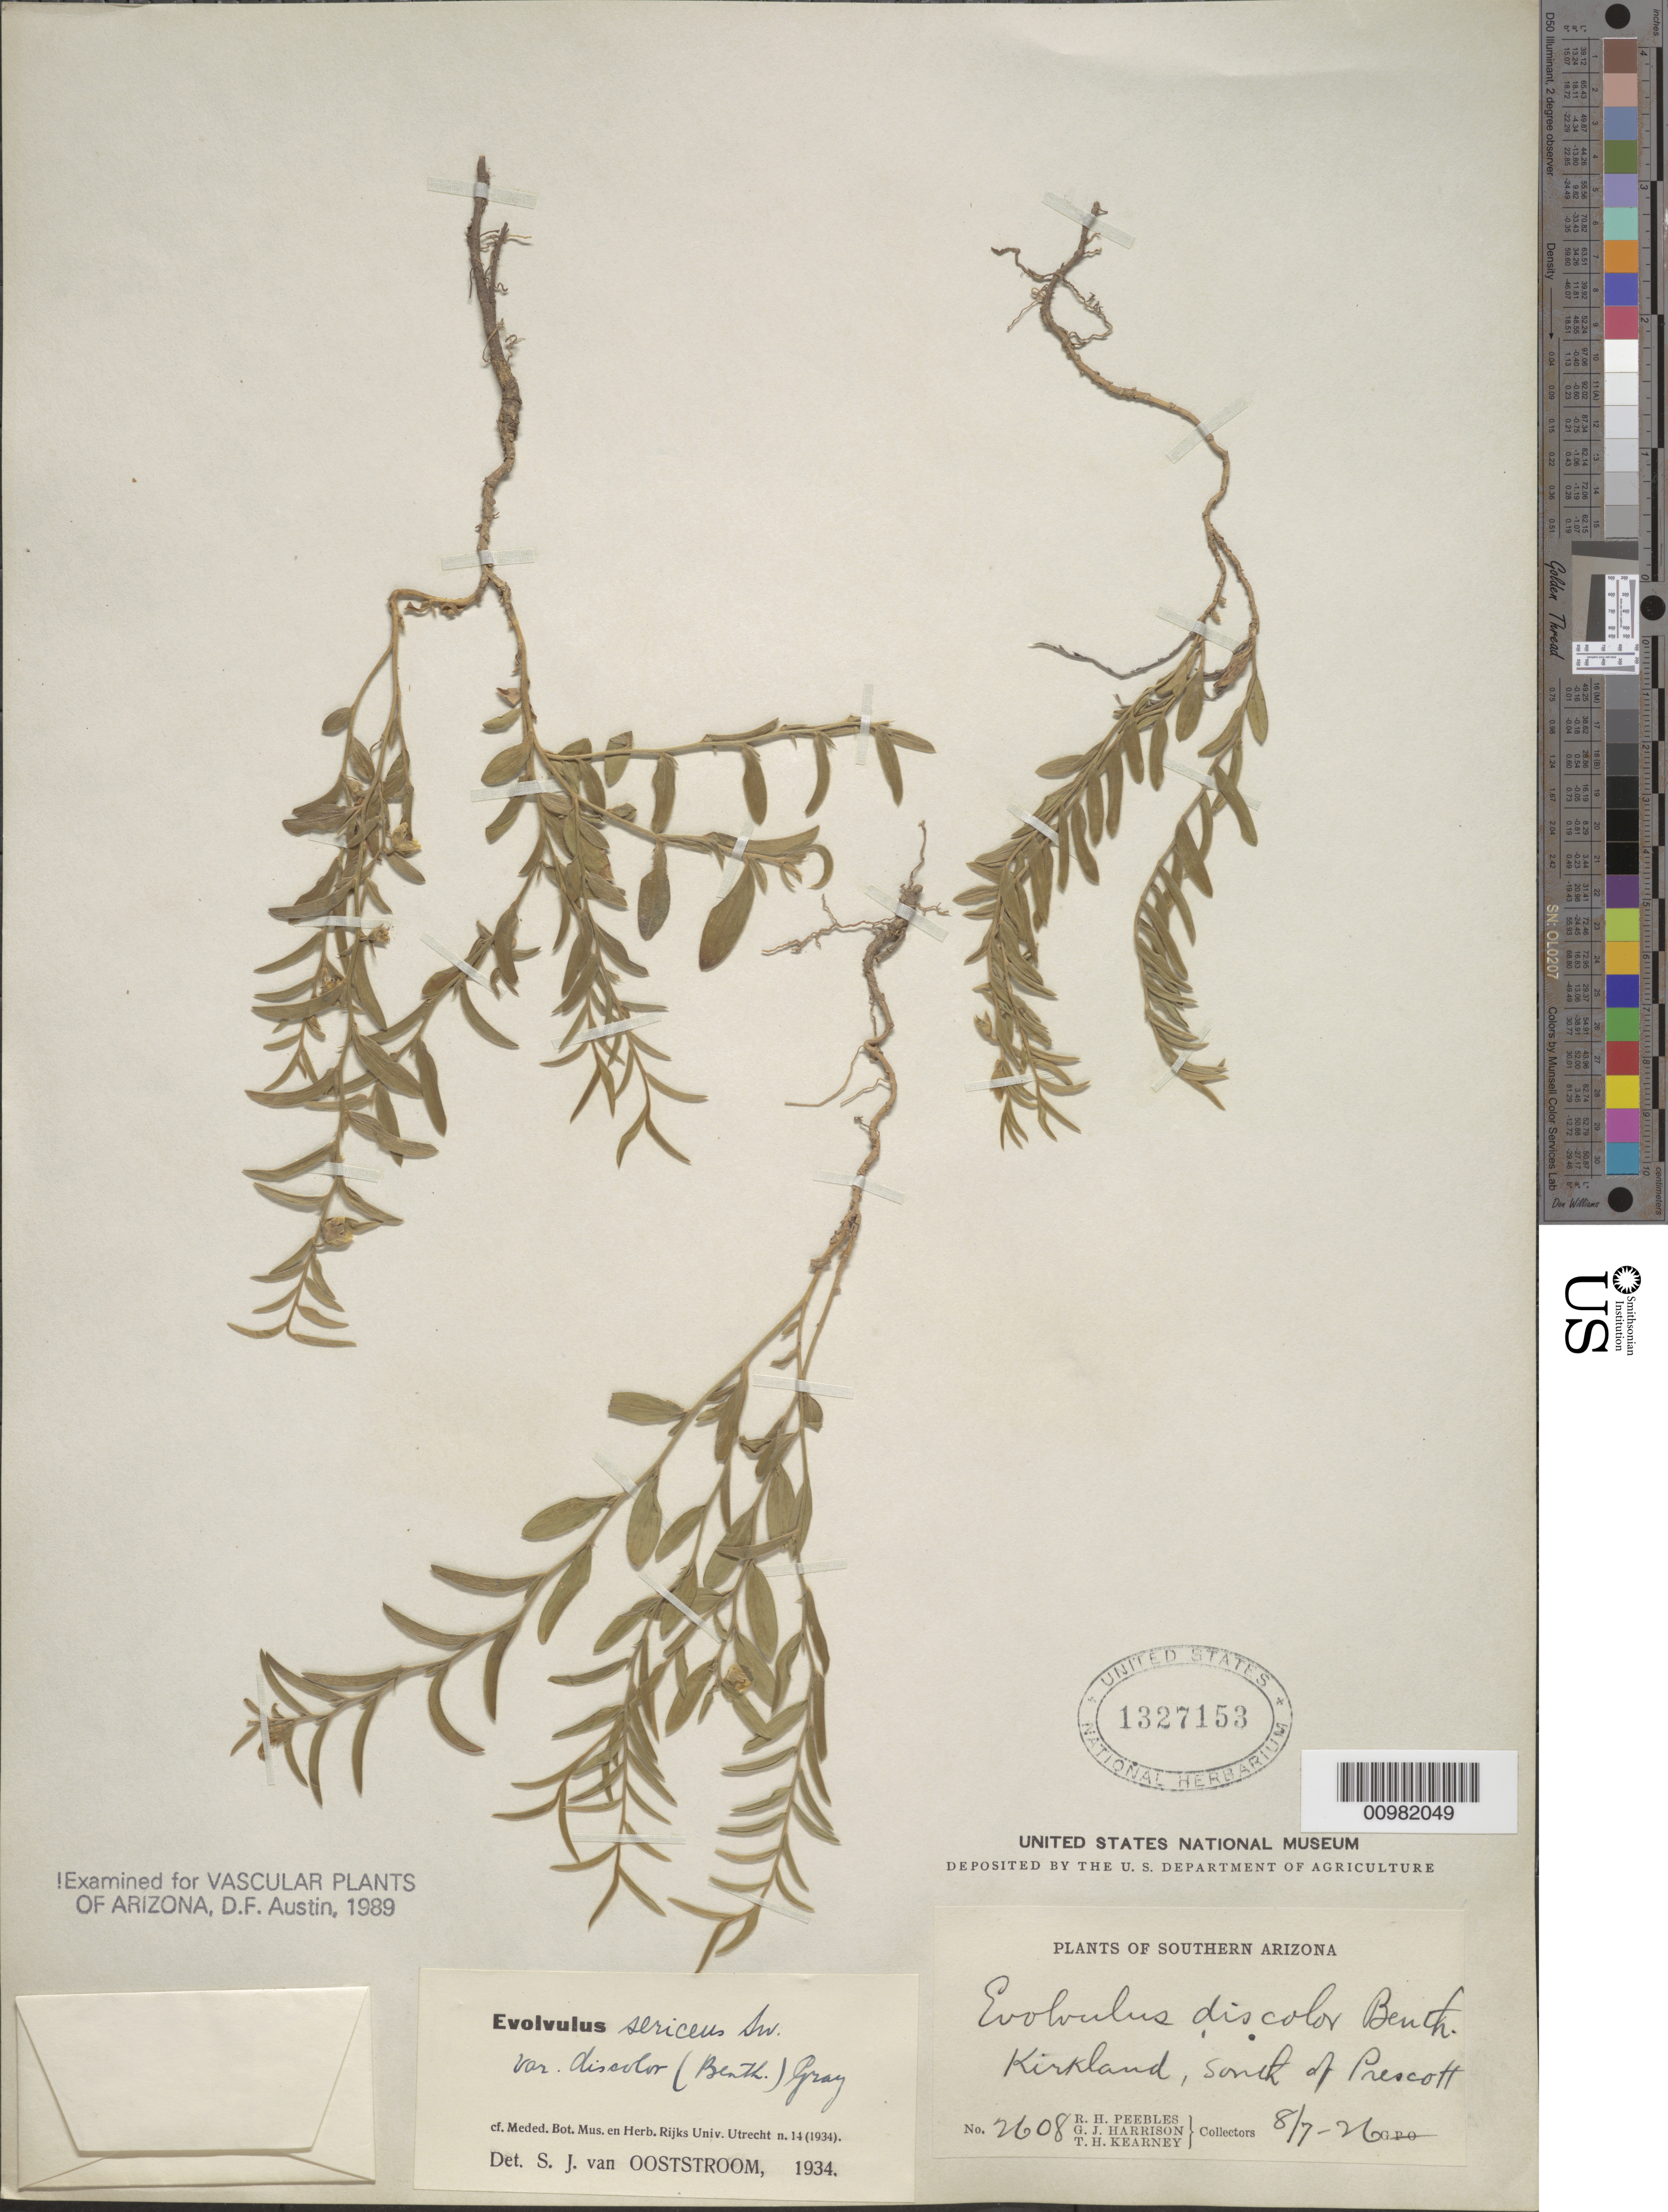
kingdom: Plantae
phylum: Tracheophyta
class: Magnoliopsida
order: Solanales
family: Convolvulaceae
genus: Evolvulus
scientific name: Evolvulus sericeus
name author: Sw.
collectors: R. H. Peebles & G. J. Harrison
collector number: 2608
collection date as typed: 07 Aug 1926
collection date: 1926-08-07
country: United States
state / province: Arizona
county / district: Yavapai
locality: Kirkland, S. of Prescott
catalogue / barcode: US 1327153